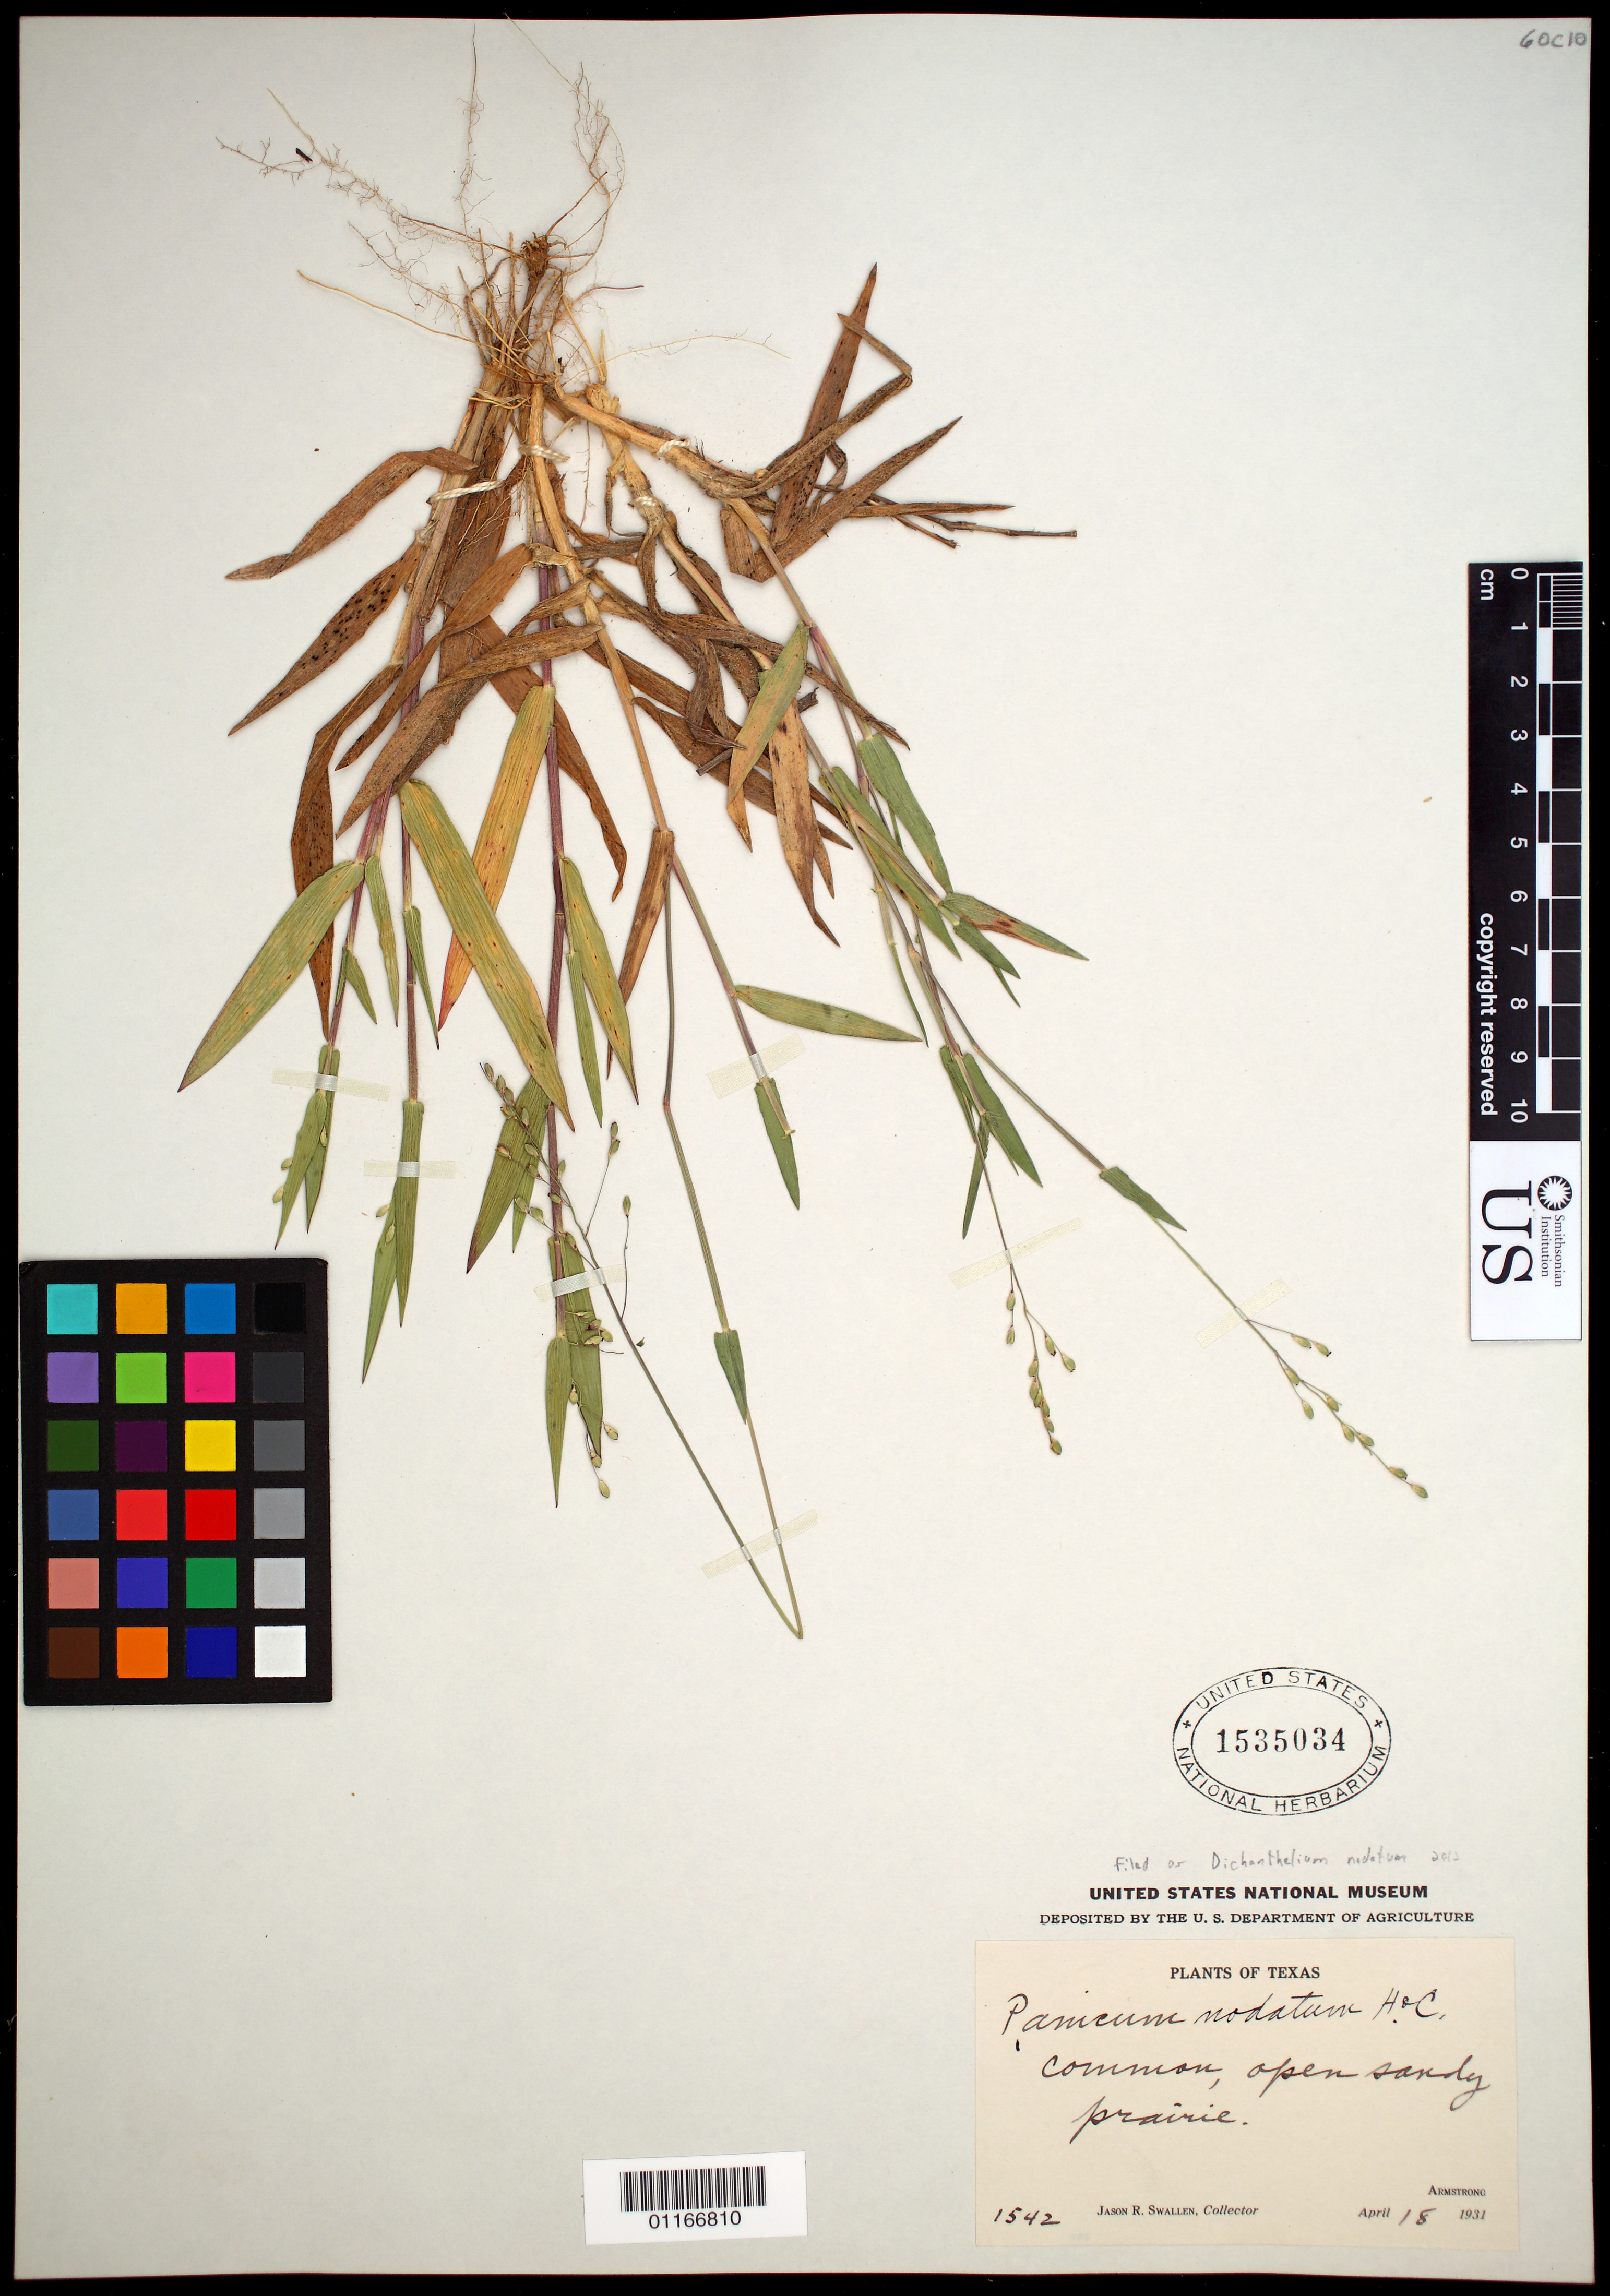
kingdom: Plantae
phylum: Tracheophyta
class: Liliopsida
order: Poales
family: Poaceae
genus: Dichanthelium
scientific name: Dichanthelium nodatum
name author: (Hitchc. & Chase) Gould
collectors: J. R. Swallen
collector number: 1542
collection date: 1931-04-18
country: United States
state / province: Texas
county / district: Armstrong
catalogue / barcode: US 1535034